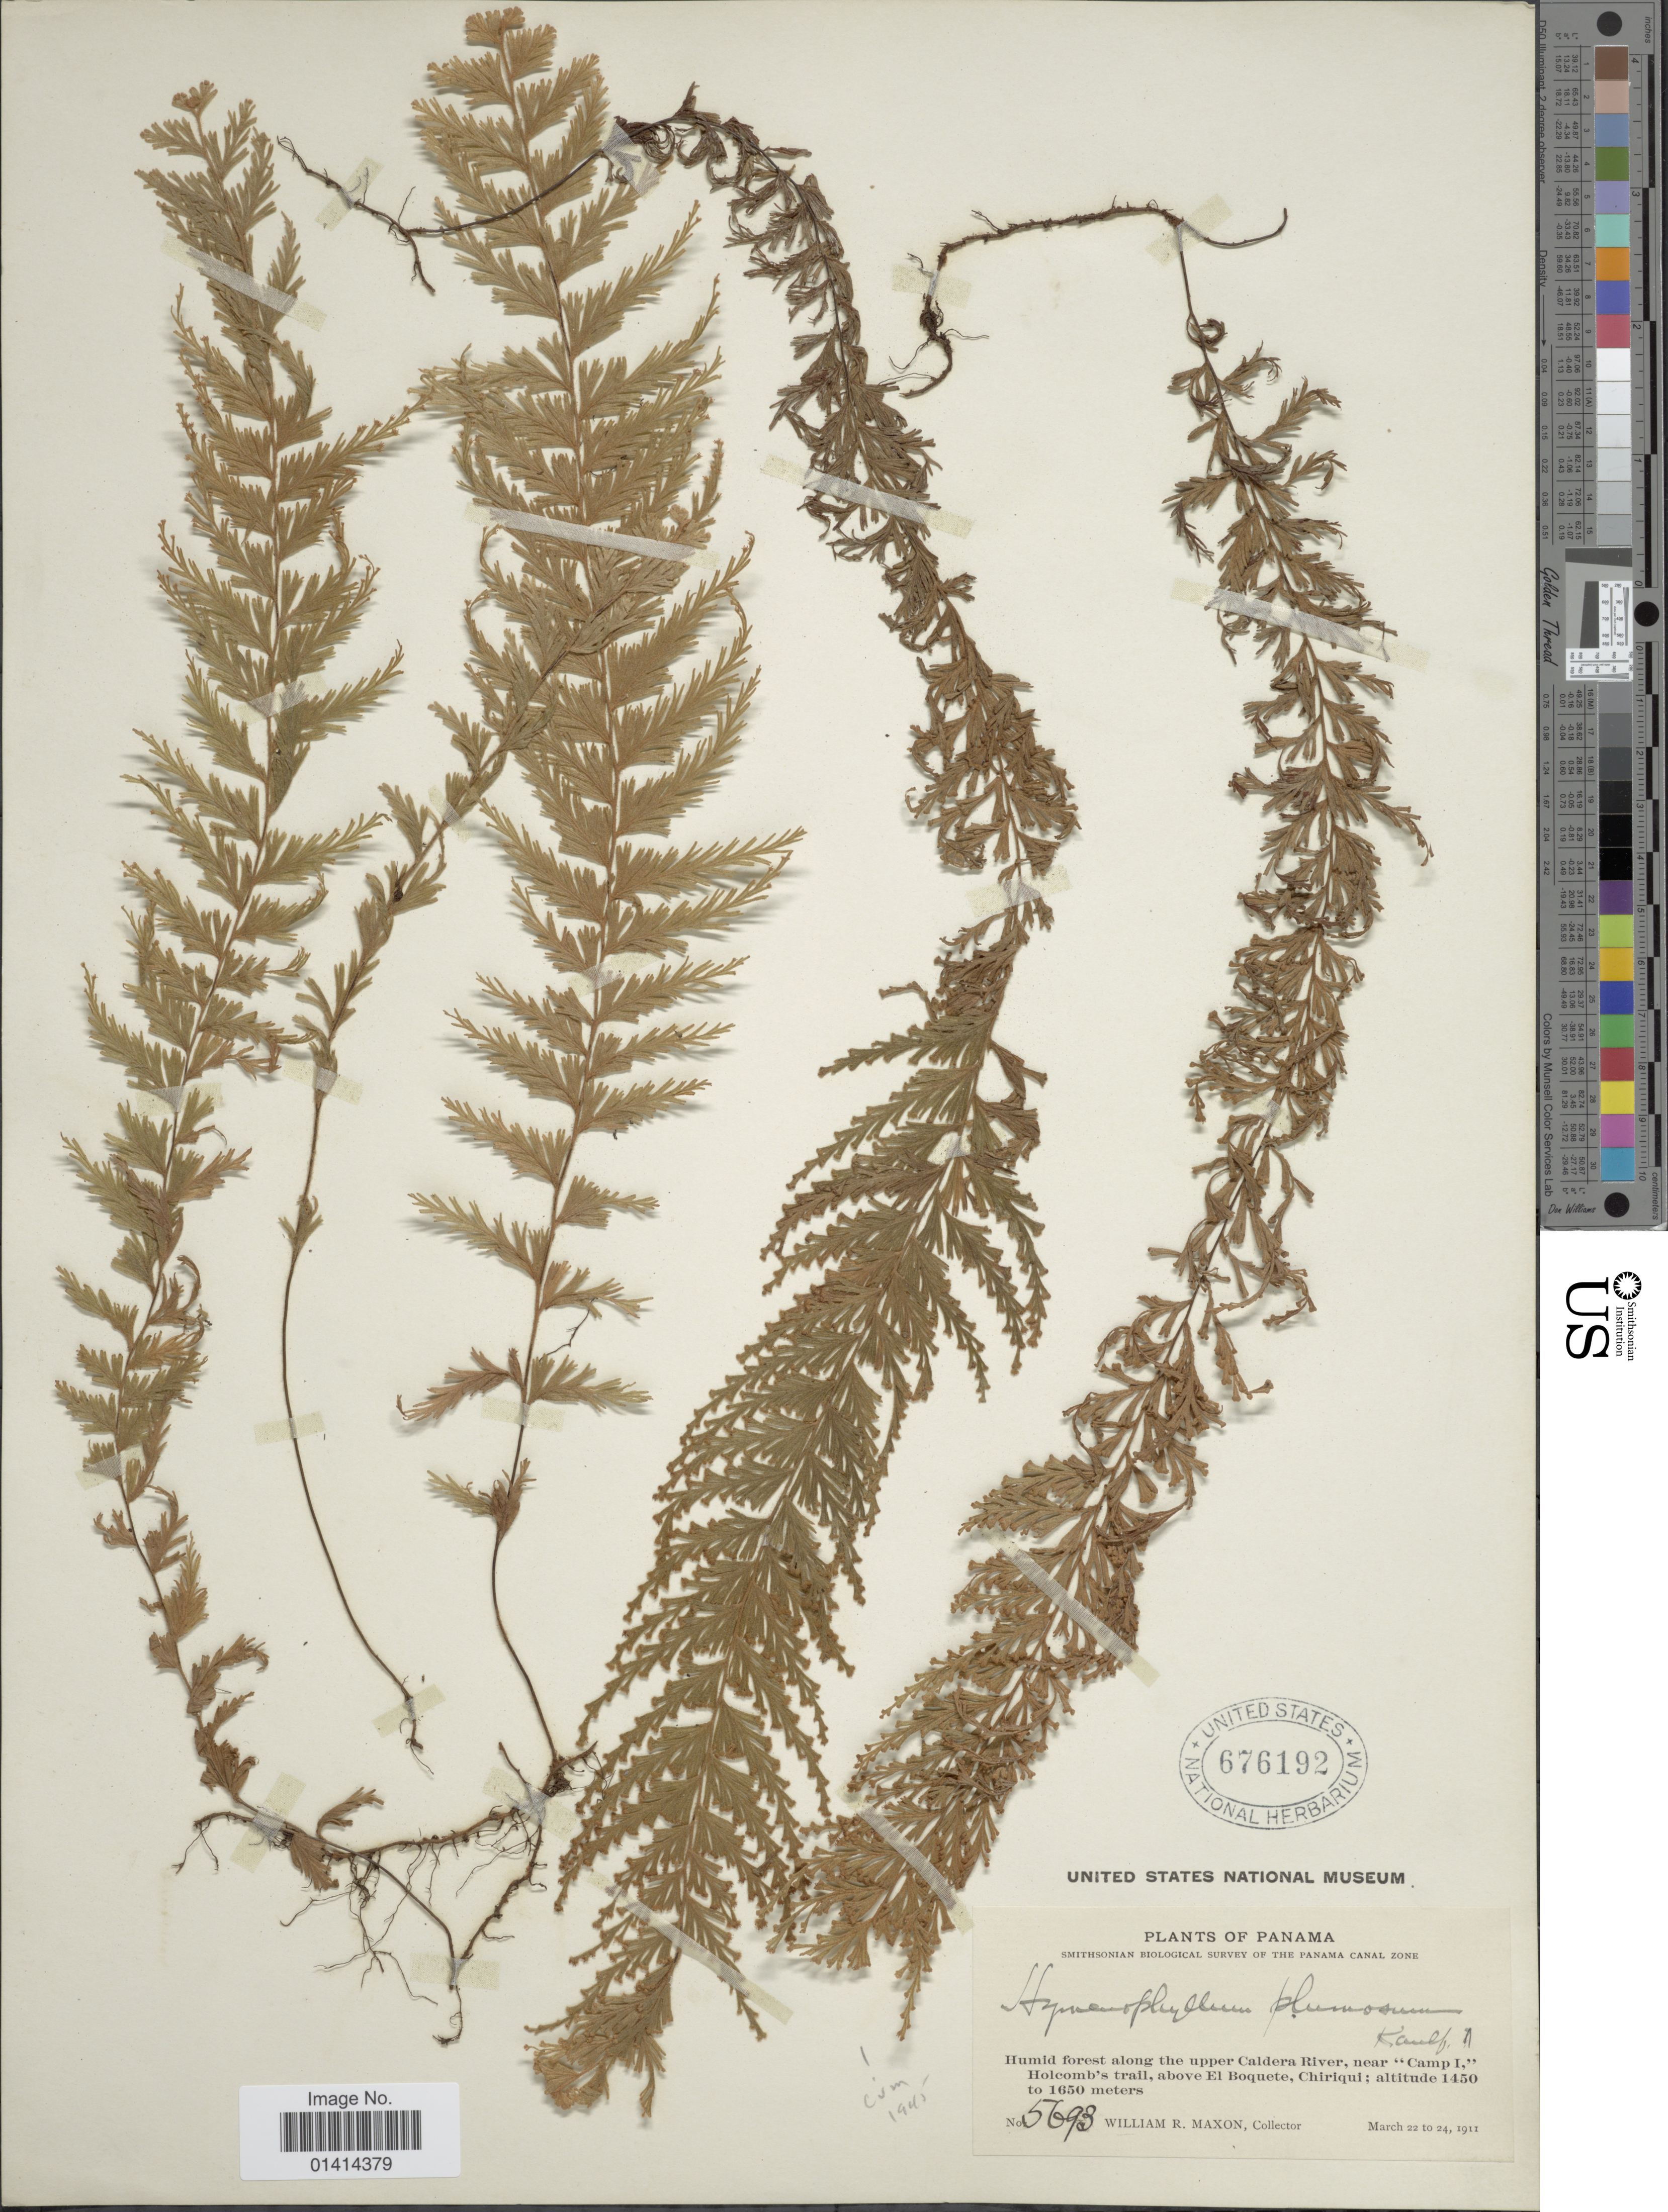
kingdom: Plantae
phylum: Tracheophyta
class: Polypodiopsida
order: Hymenophyllales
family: Hymenophyllaceae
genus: Hymenophyllum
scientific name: Hymenophyllum plumosum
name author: Kaulf.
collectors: W. R. Maxon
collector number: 5693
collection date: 1911-03-22/1911-03-24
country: Panama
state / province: Chiriqui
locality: Humid forest along the upper Caldera River, near 'Camp I,' Holcomb's trail, above El Boquete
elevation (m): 1450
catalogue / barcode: US 676192